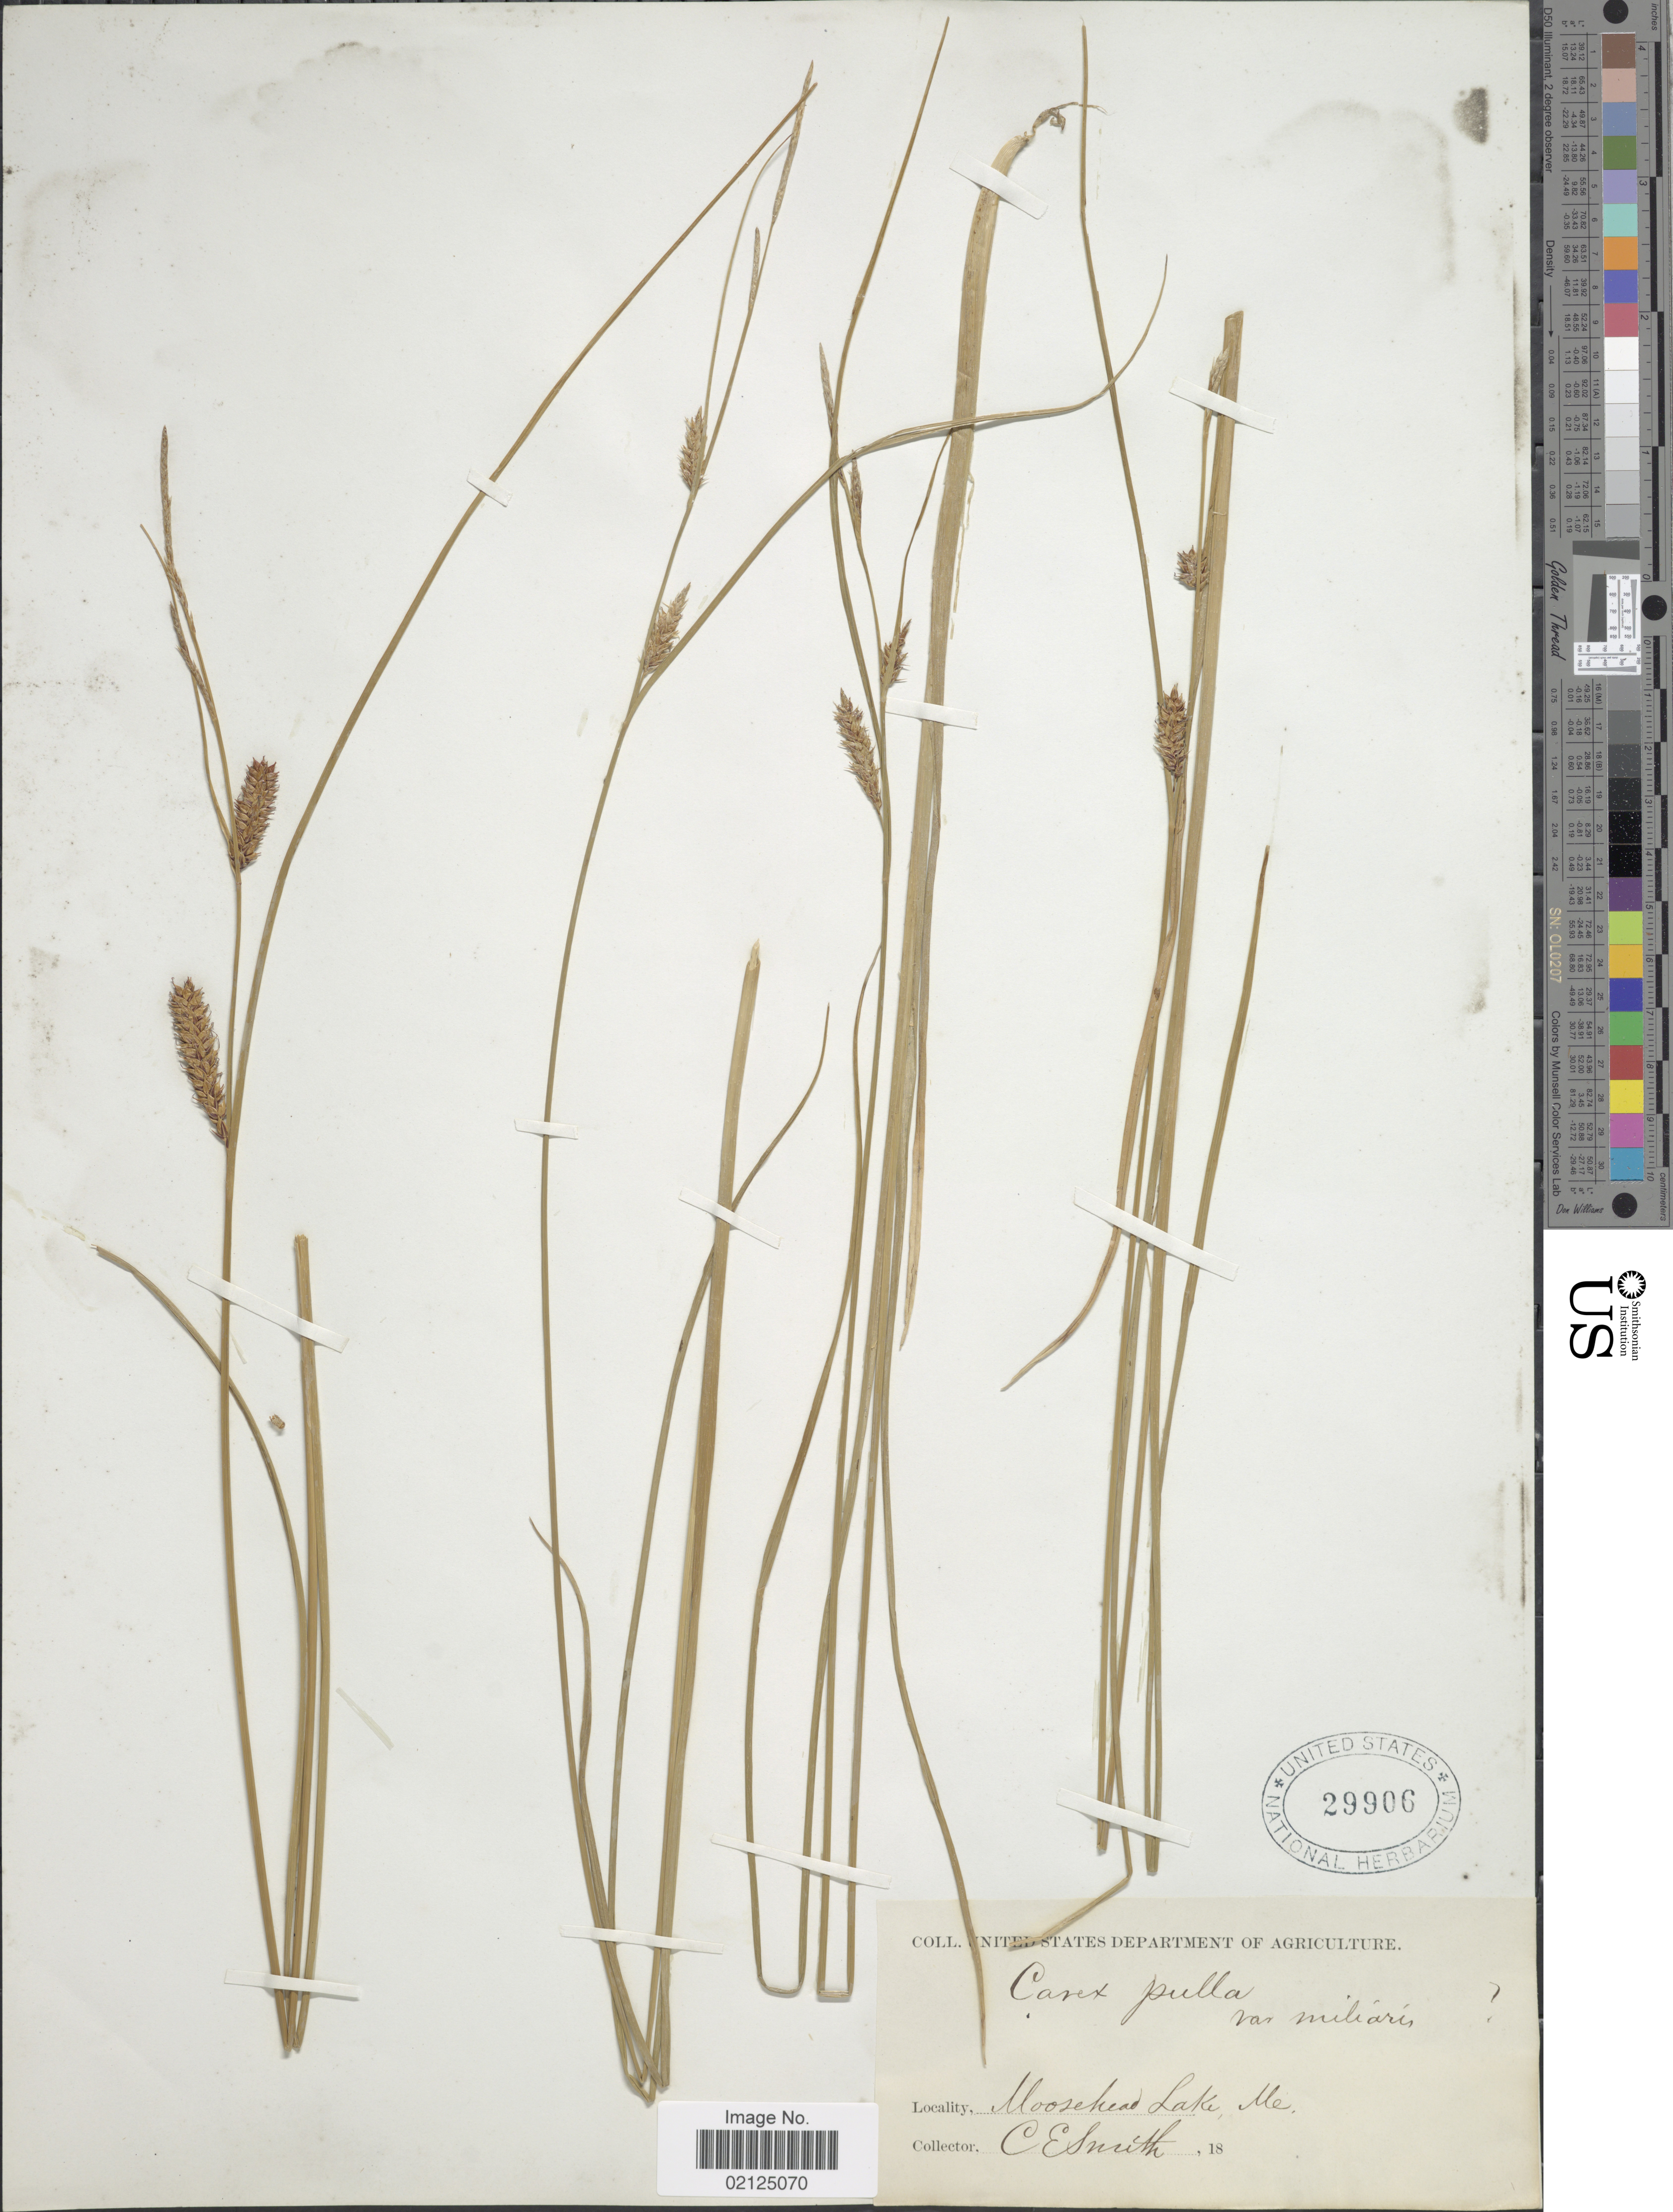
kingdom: Plantae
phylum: Tracheophyta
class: Liliopsida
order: Poales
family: Cyperaceae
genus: Carex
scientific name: Carex miliaris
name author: Michx.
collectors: C. E. Smith Jr.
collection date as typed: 18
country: United States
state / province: Maine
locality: Moosehead Lake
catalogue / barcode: US 29906